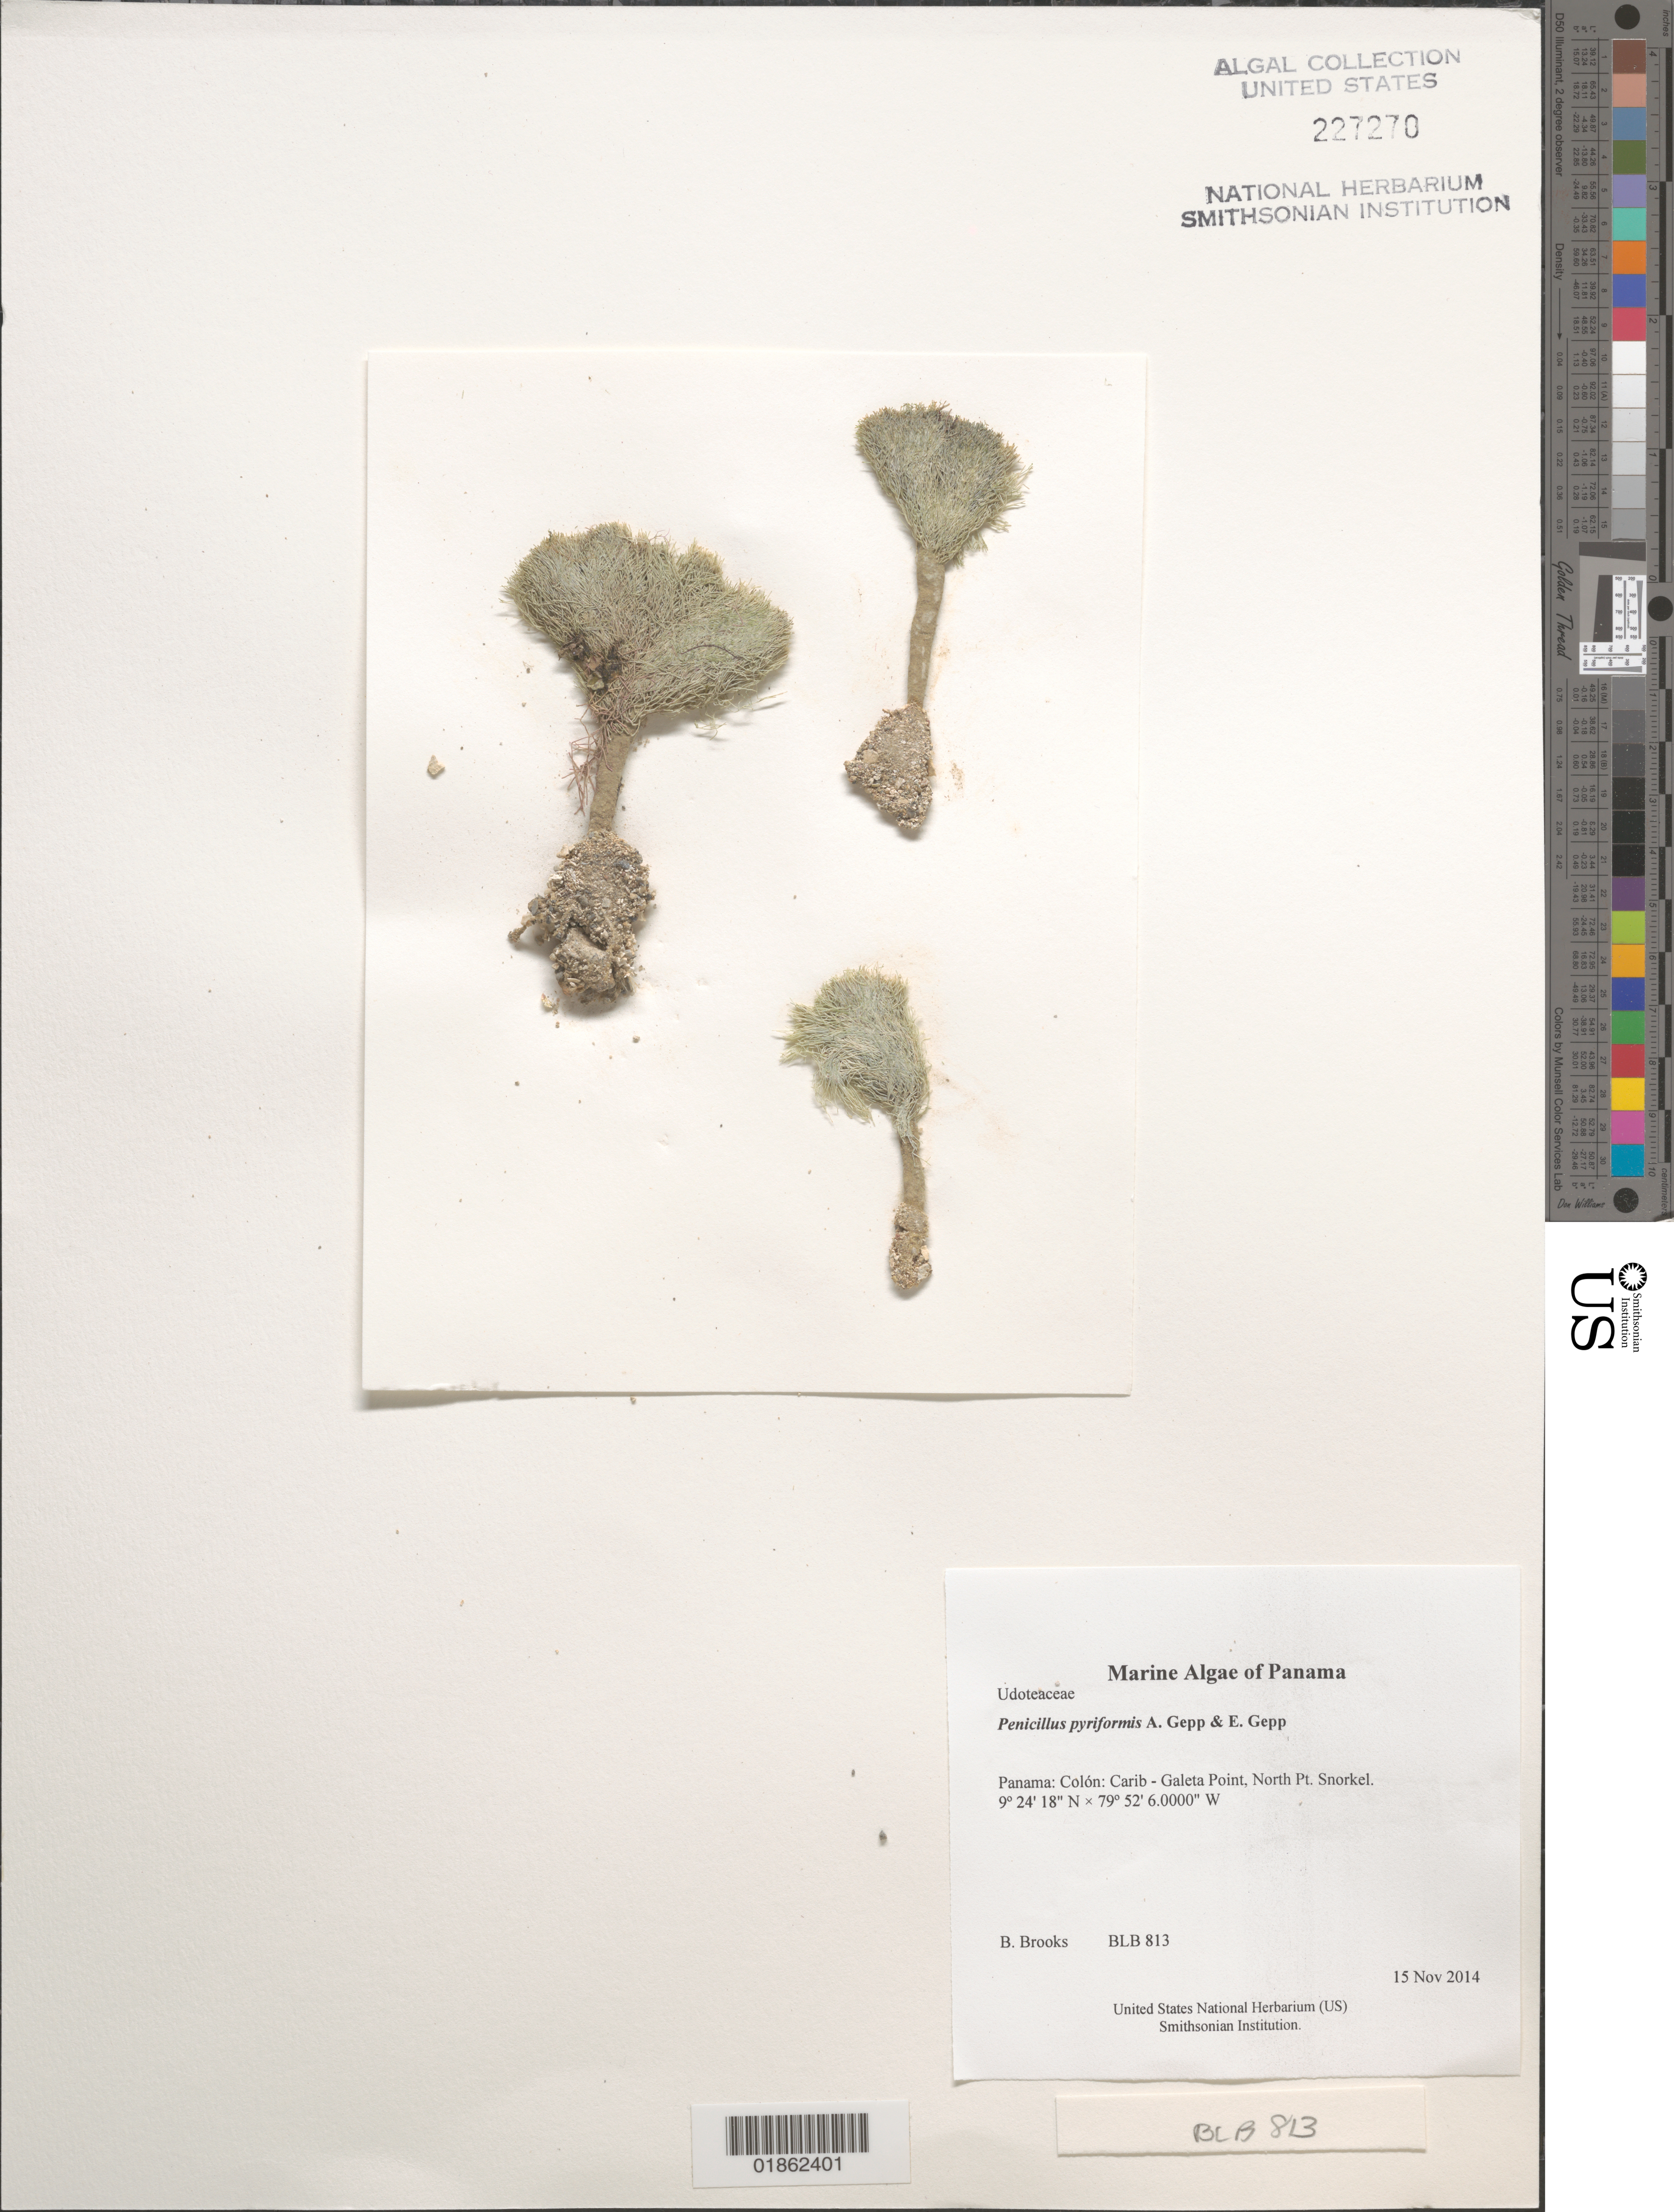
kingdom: Plantae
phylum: Chlorophyta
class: Ulvophyceae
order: Bryopsidales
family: Udoteaceae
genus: Penicillus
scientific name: Penicillus pyriformis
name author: A. Gepp & E. Gepp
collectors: B. Brooks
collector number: BLB 813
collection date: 2014-11-15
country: Panama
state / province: Colón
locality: Carib - Galeta Point, North Pt.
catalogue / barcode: US 227270